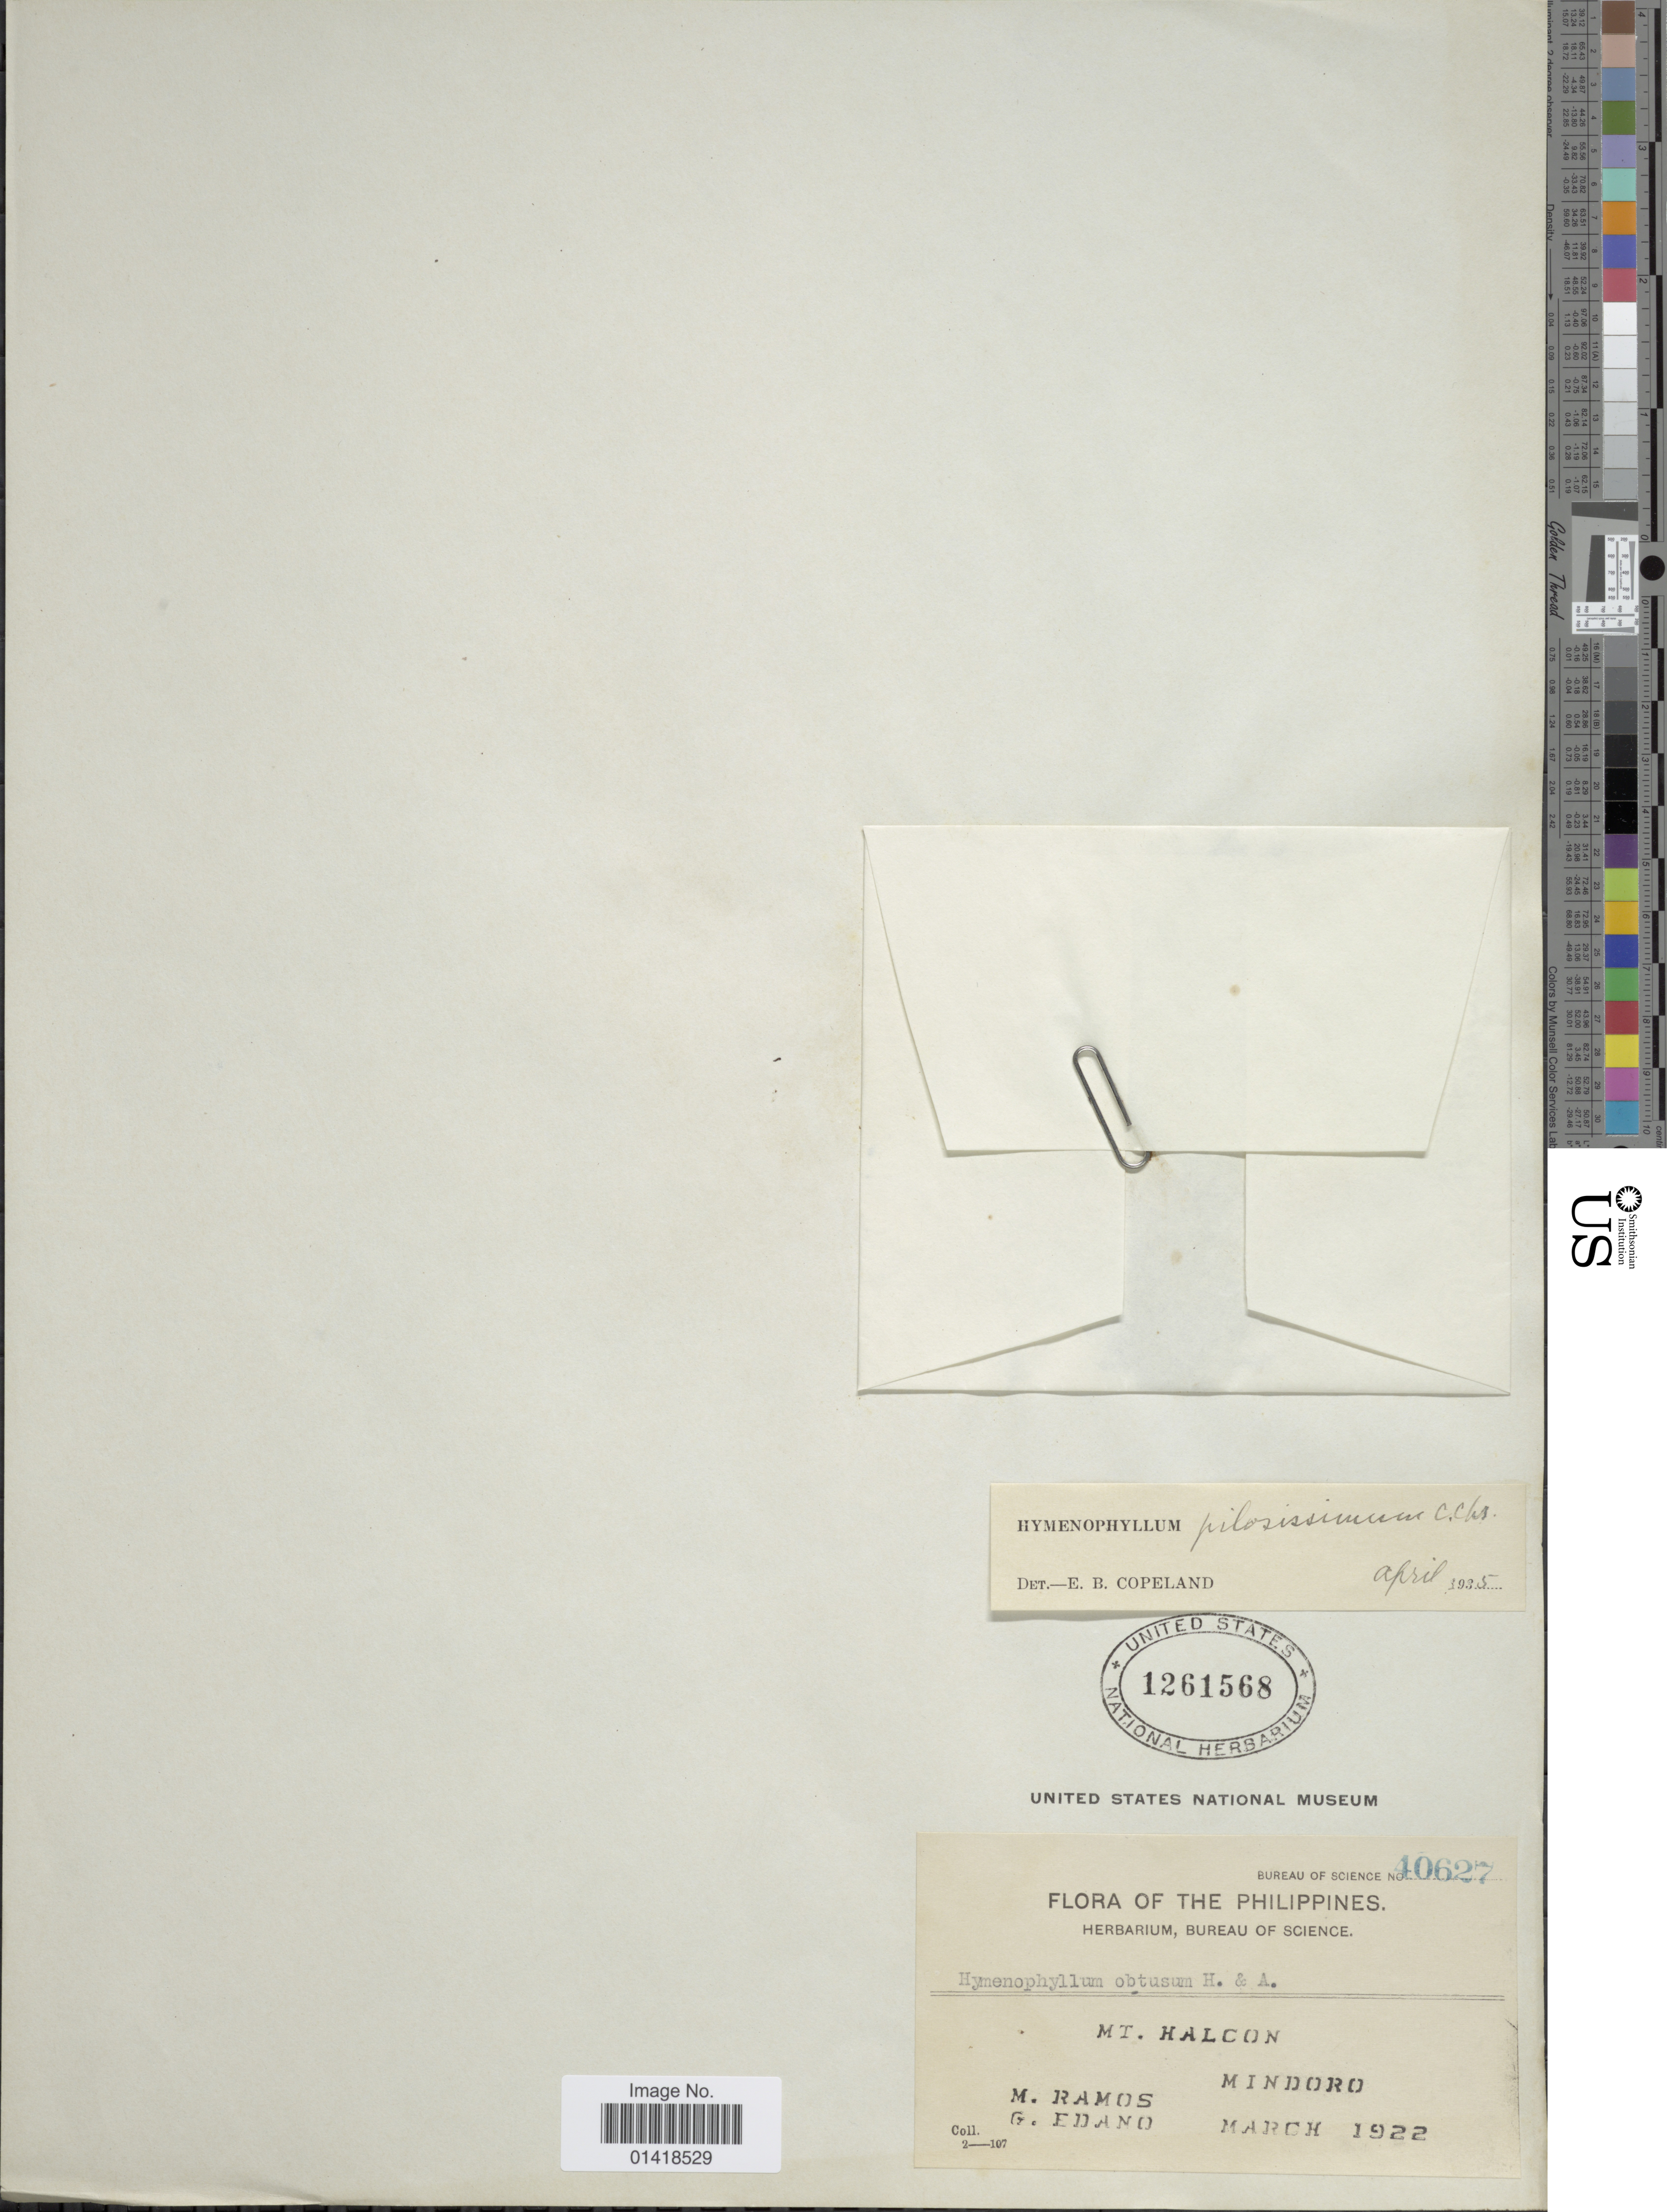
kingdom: Plantae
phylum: Tracheophyta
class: Polypodiopsida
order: Hymenophyllales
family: Hymenophyllaceae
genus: Hymenophyllum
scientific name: Hymenophyllum pilosissimum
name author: C. Chr.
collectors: M. Ramos & G. Edaño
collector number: Bureau of Science 40627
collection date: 1922-03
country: Philippines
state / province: Mimaropa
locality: The Philippines. Mt. Halcon, Mindoro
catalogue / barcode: US 1261568